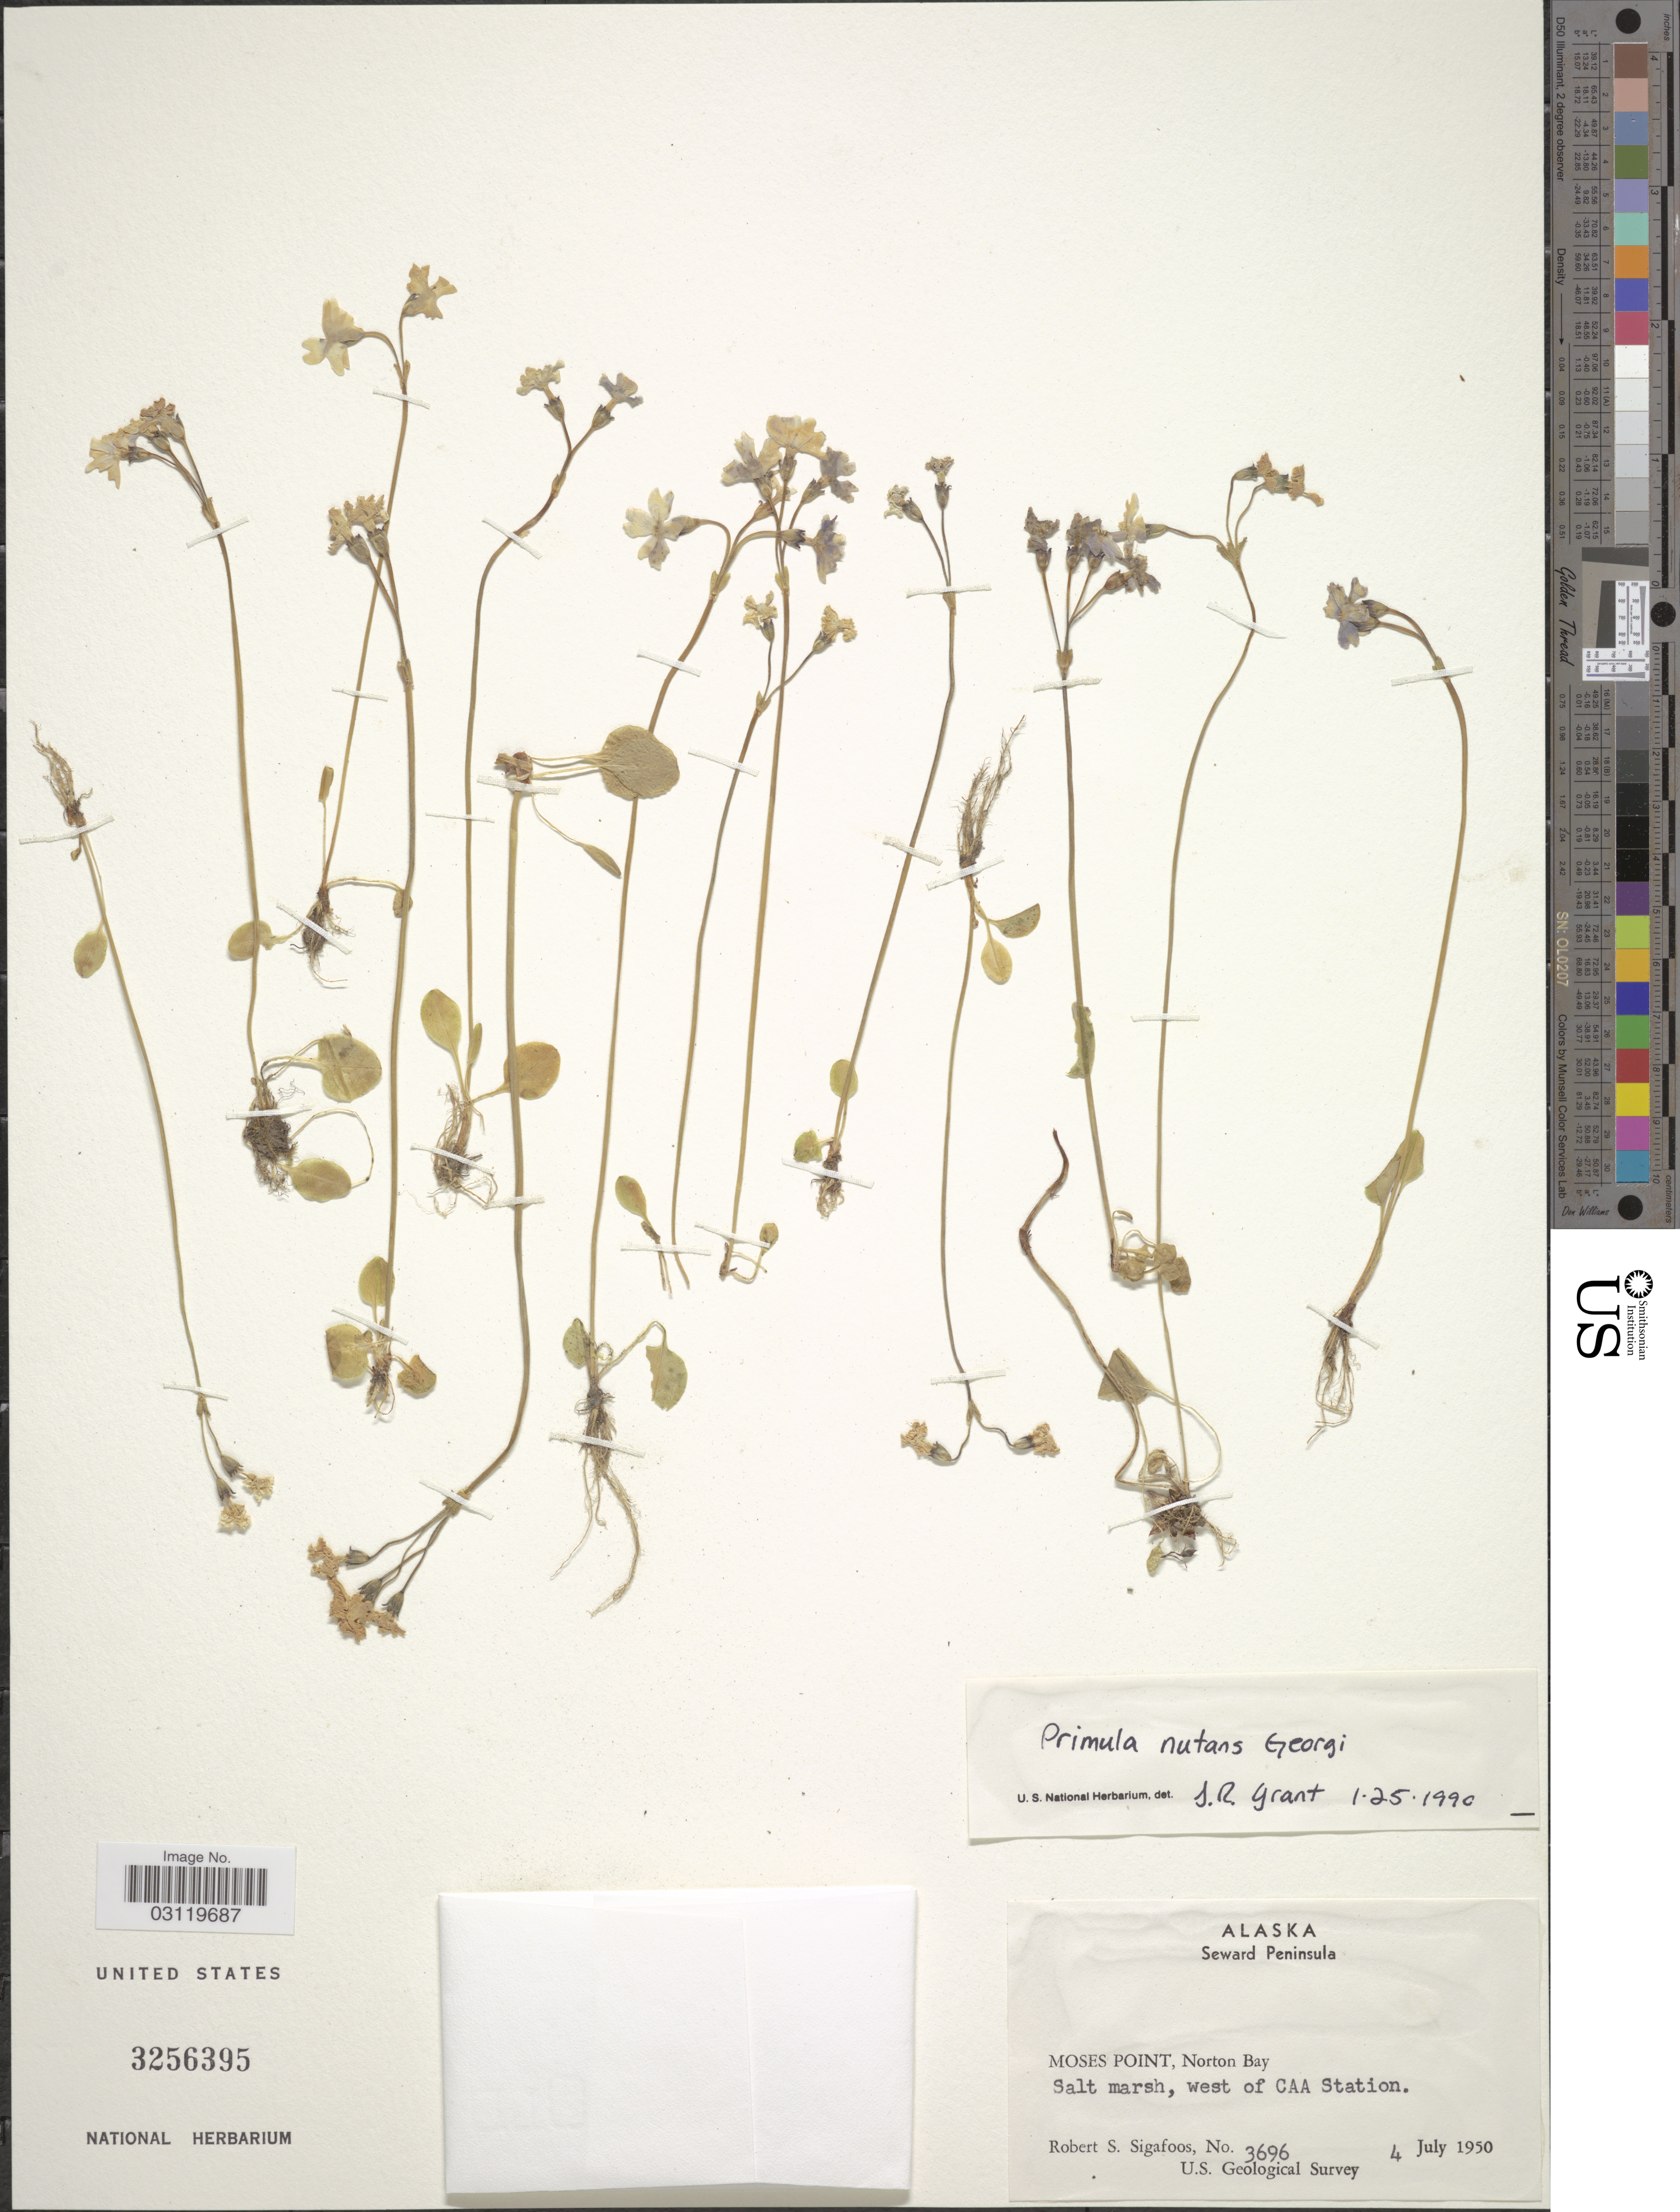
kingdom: Plantae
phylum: Tracheophyta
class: Magnoliopsida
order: Ericales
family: Primulaceae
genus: Primula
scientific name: Primula nutans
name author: Georgi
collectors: R. Sigafoos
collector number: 396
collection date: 1950-07-04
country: United States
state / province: Alaska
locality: Seward Peninsula, Moses Point, Norton Bay, Salt marsh, west of CAA Station.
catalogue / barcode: US 3256395